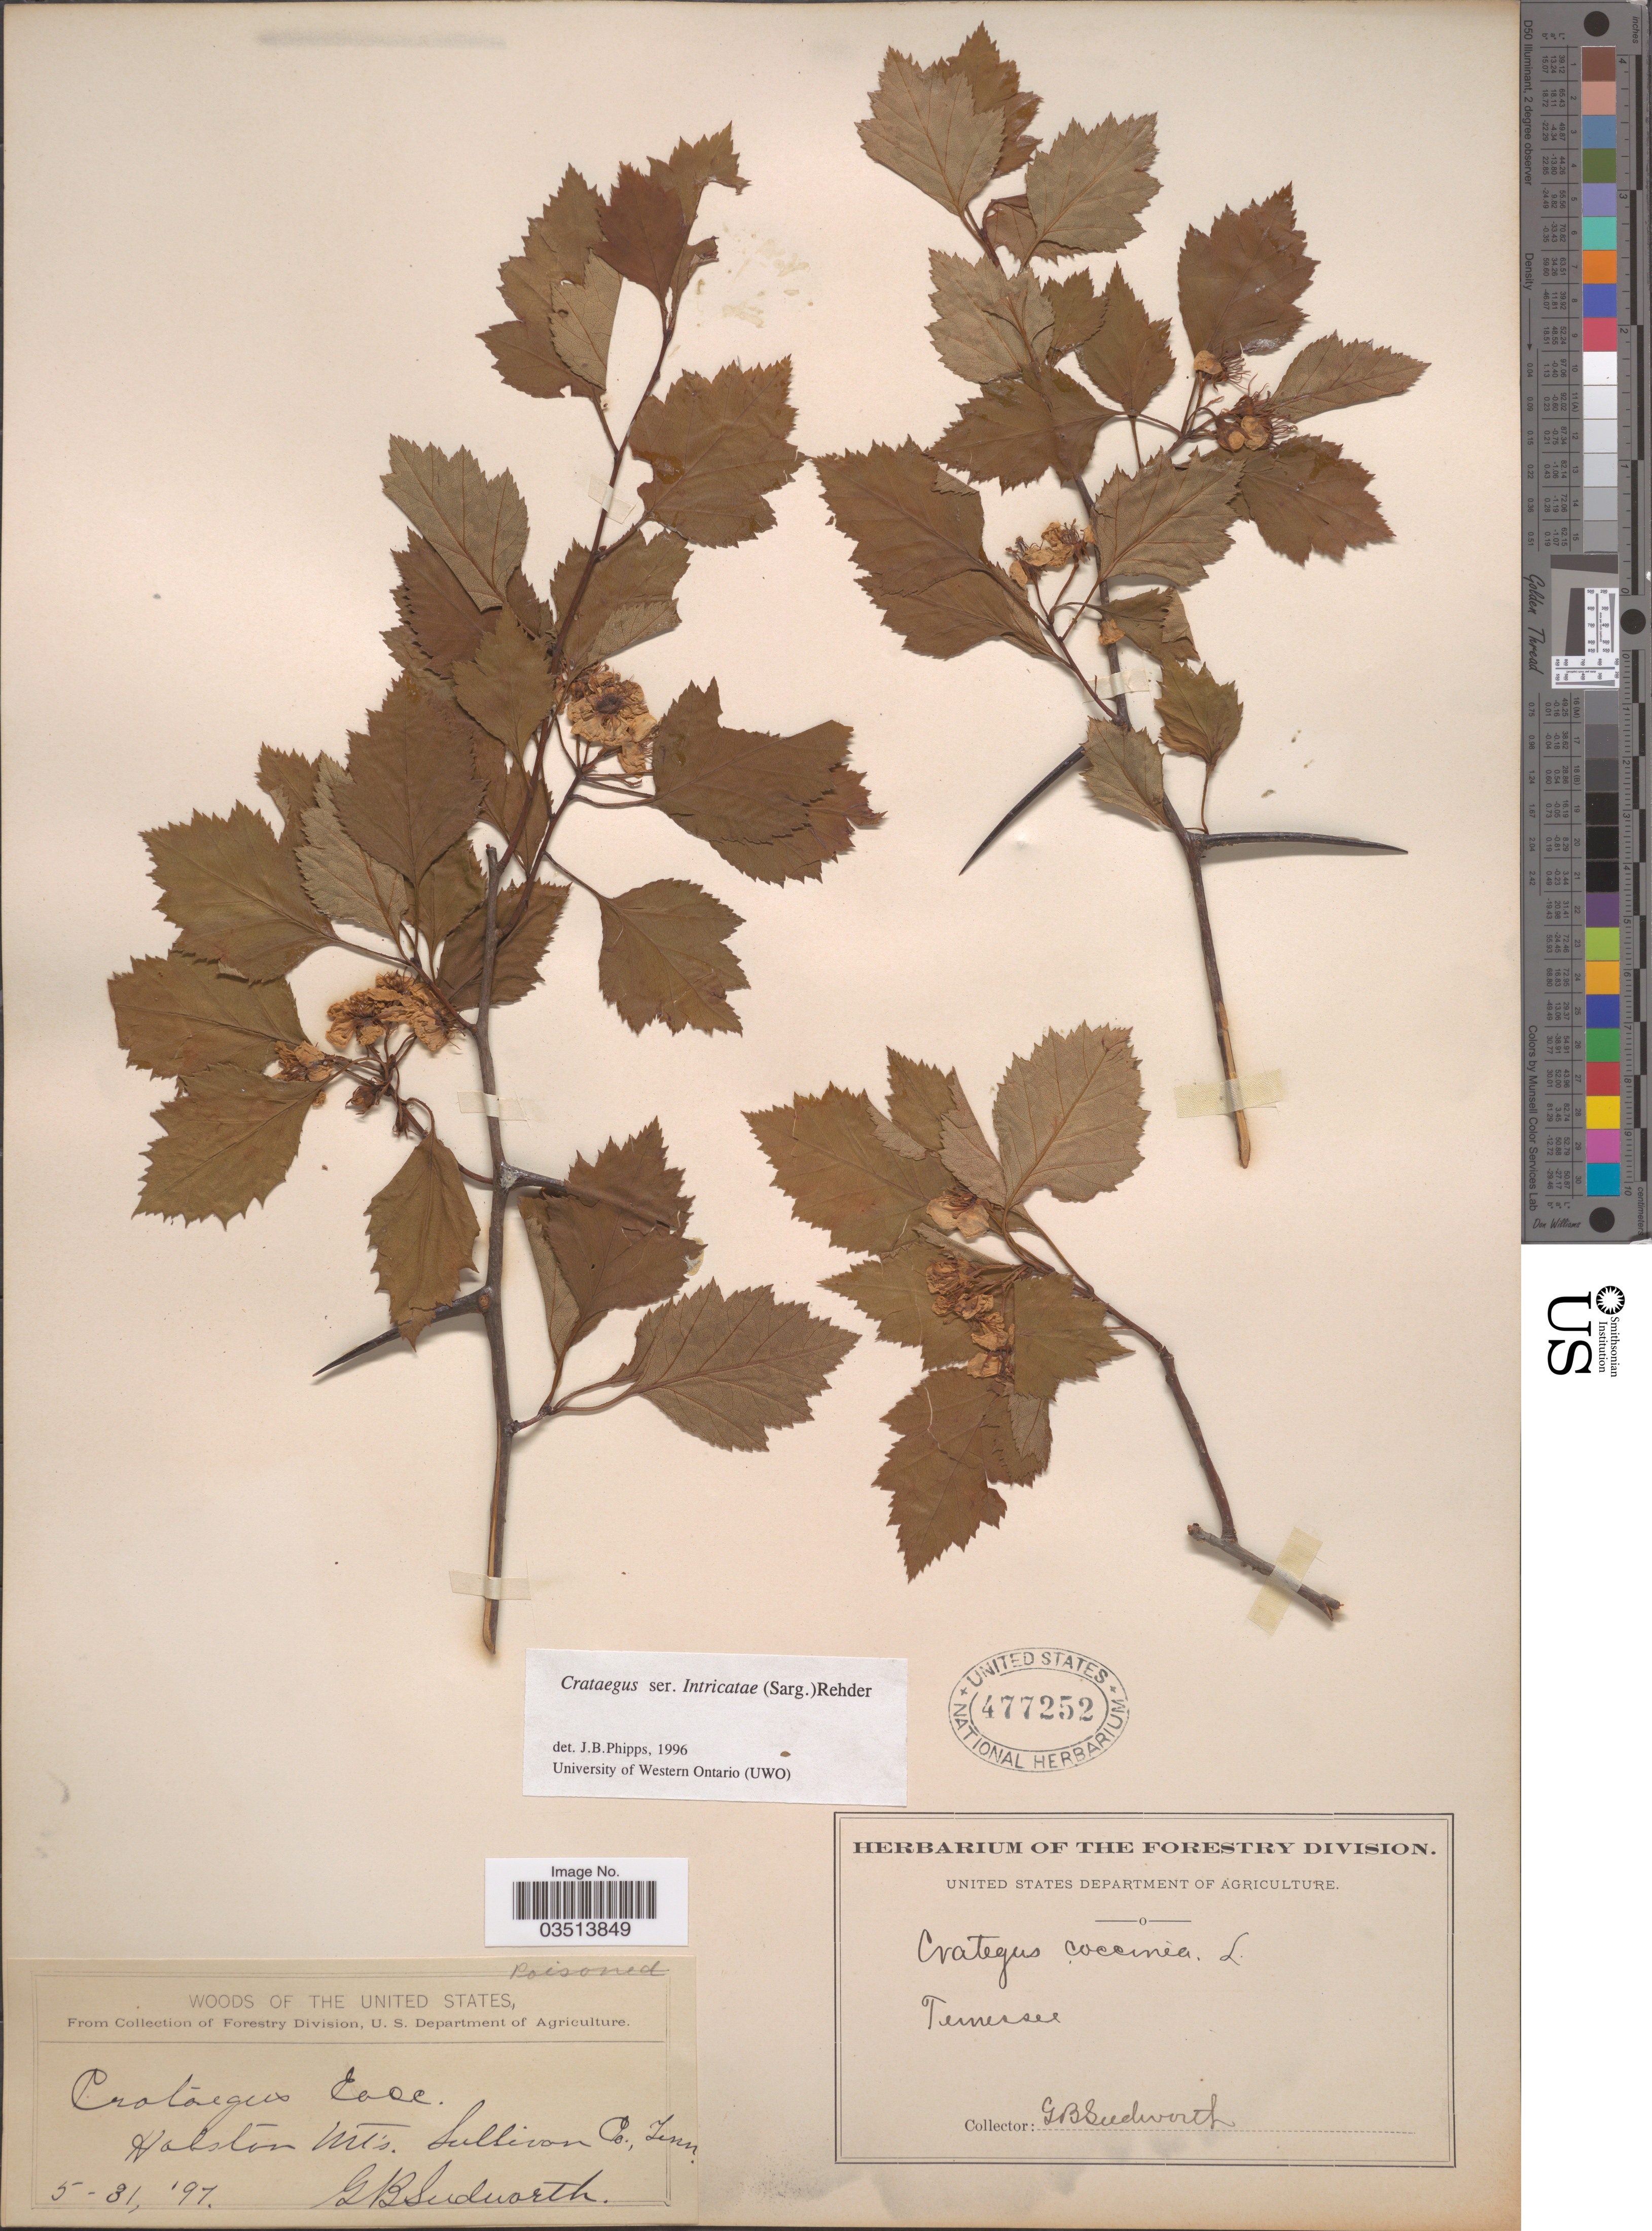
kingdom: Plantae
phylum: Tracheophyta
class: Magnoliopsida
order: Rosales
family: Rosaceae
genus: Crataegus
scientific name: Crataegus coccinea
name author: Ashe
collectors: G. B. Sudworth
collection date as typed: Transcribed d/m/y: 31/5/97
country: United States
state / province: Tennessee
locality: Halston Mts. Sullivan Co.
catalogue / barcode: US 477252